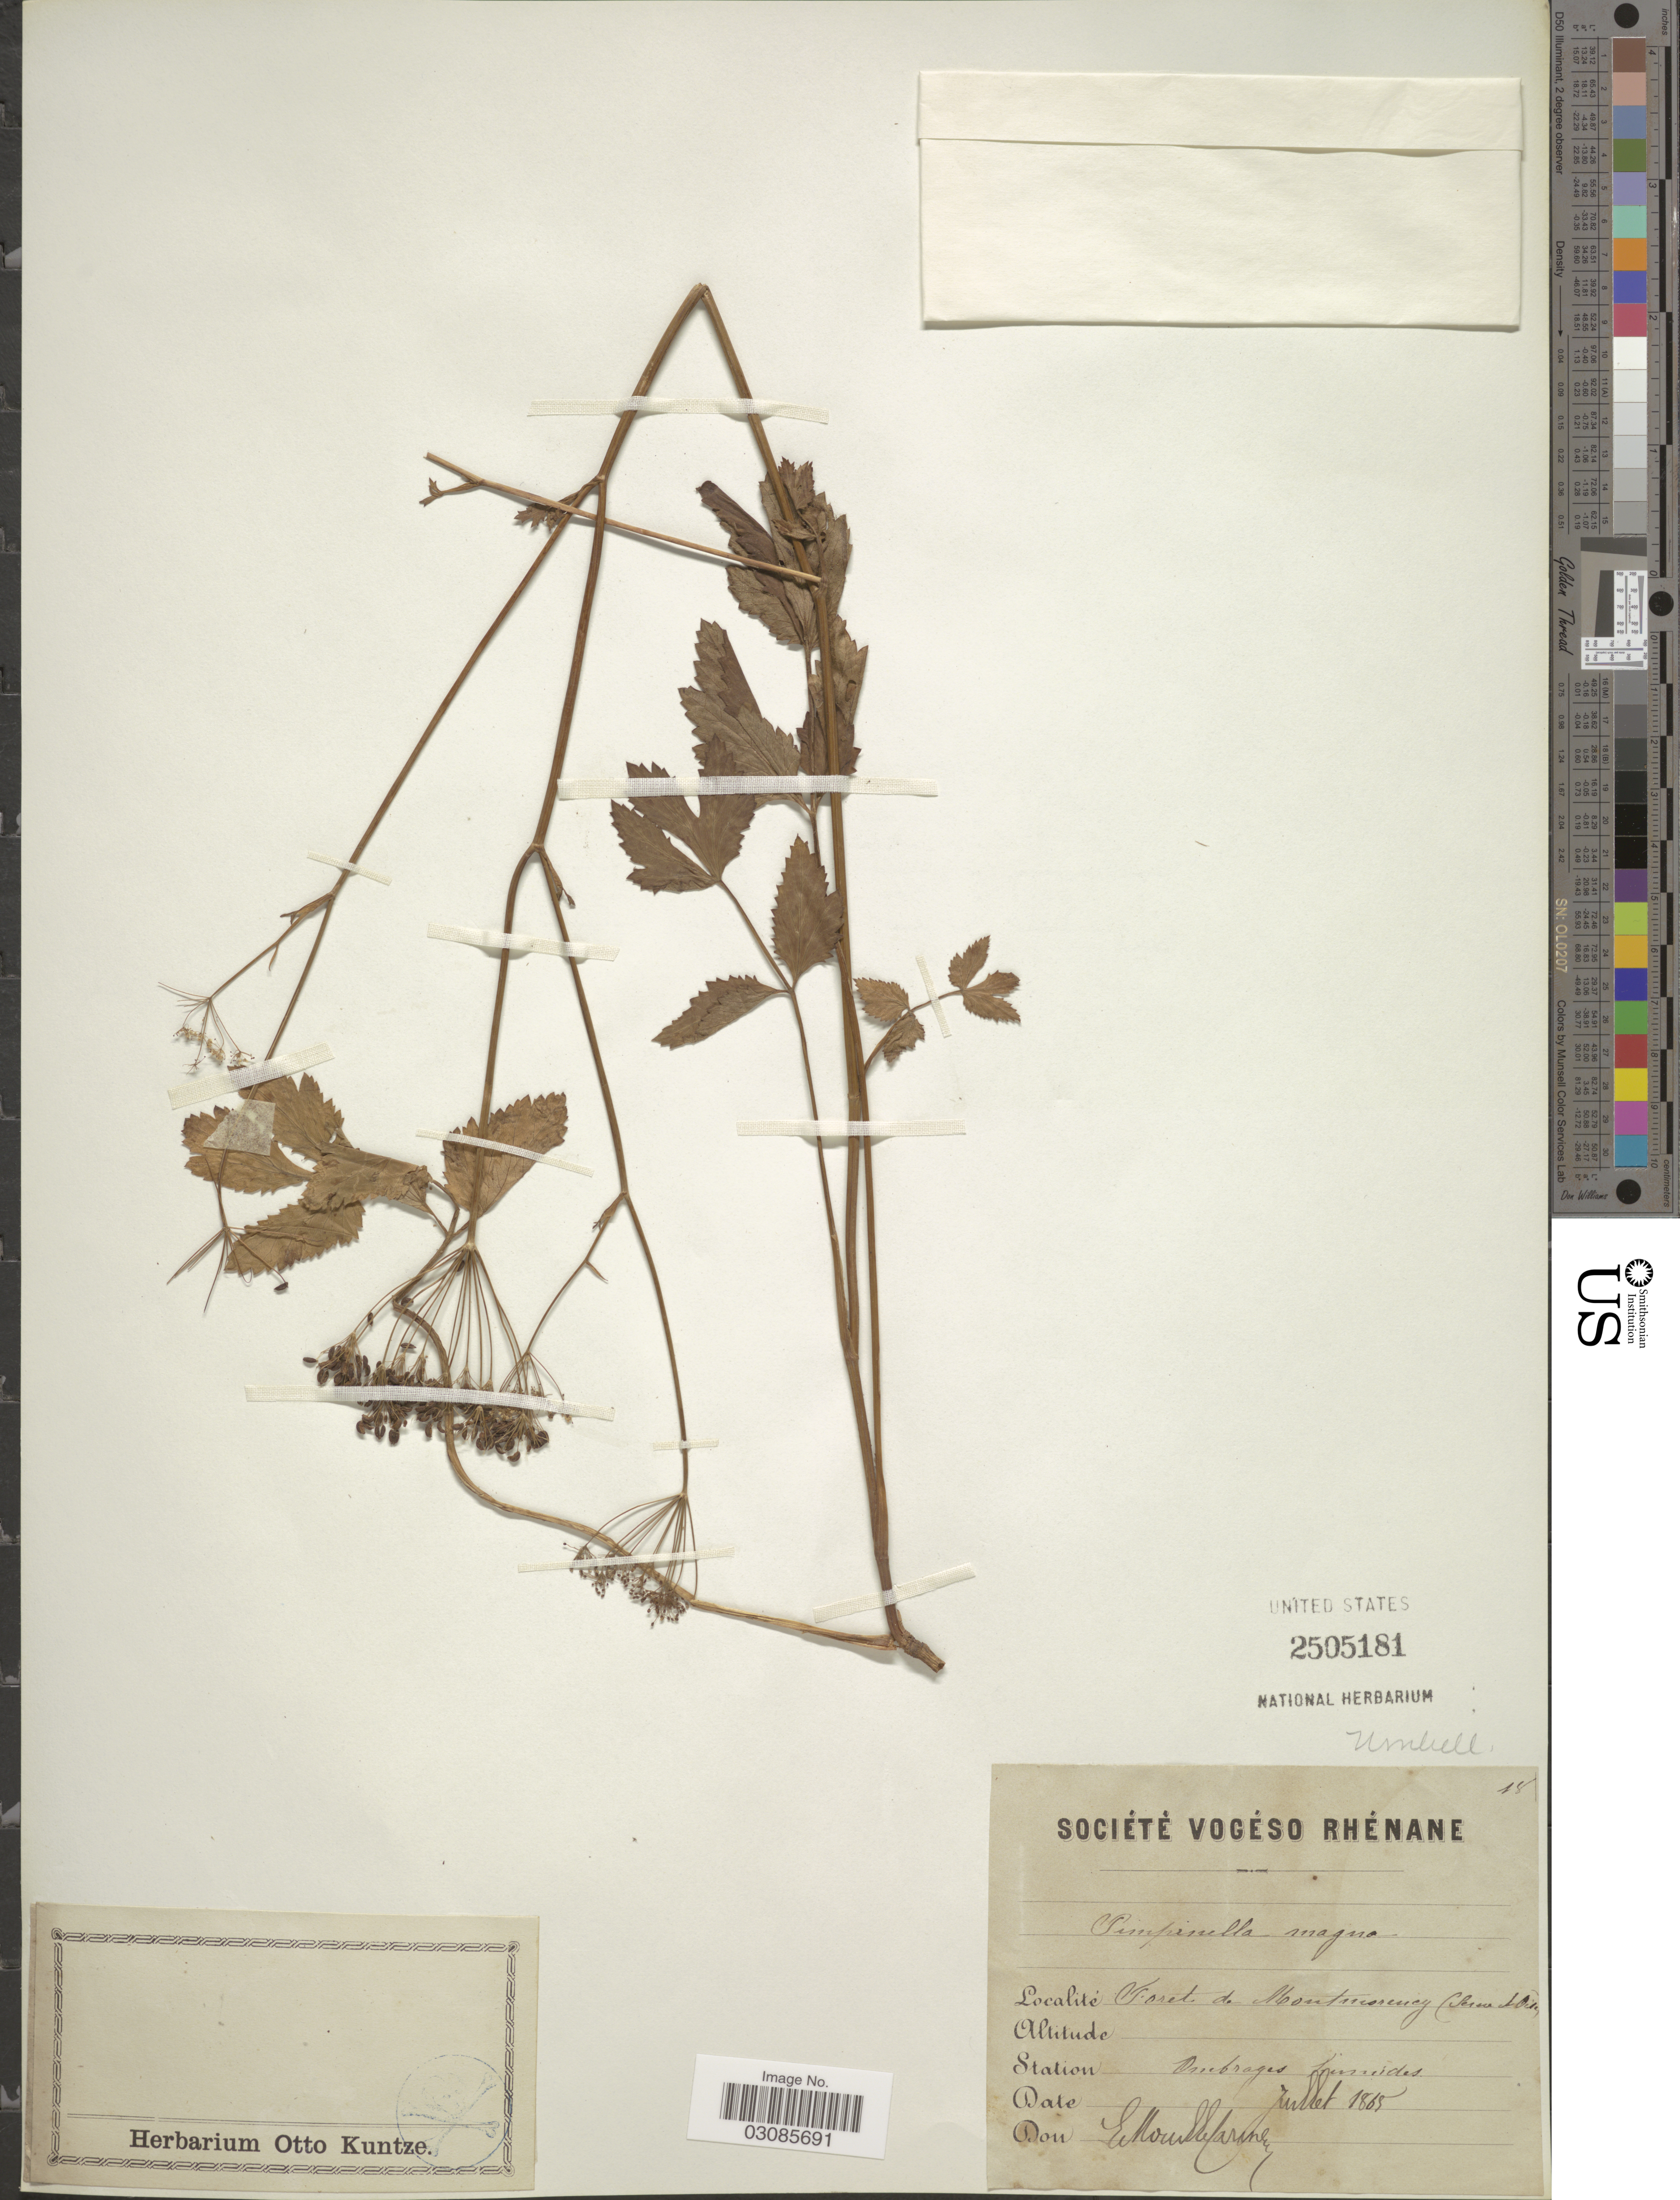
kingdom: Plantae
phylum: Tracheophyta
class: Magnoliopsida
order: Apiales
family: Apiaceae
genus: Pimpinella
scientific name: Pimpinella magna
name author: L.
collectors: A. Mouillefarine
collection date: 1869-07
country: France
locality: Société Vogéso Rhénane. Foret de Montmorency (Seine et Oise). Station Ombrages humidis.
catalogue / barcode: US 2505181